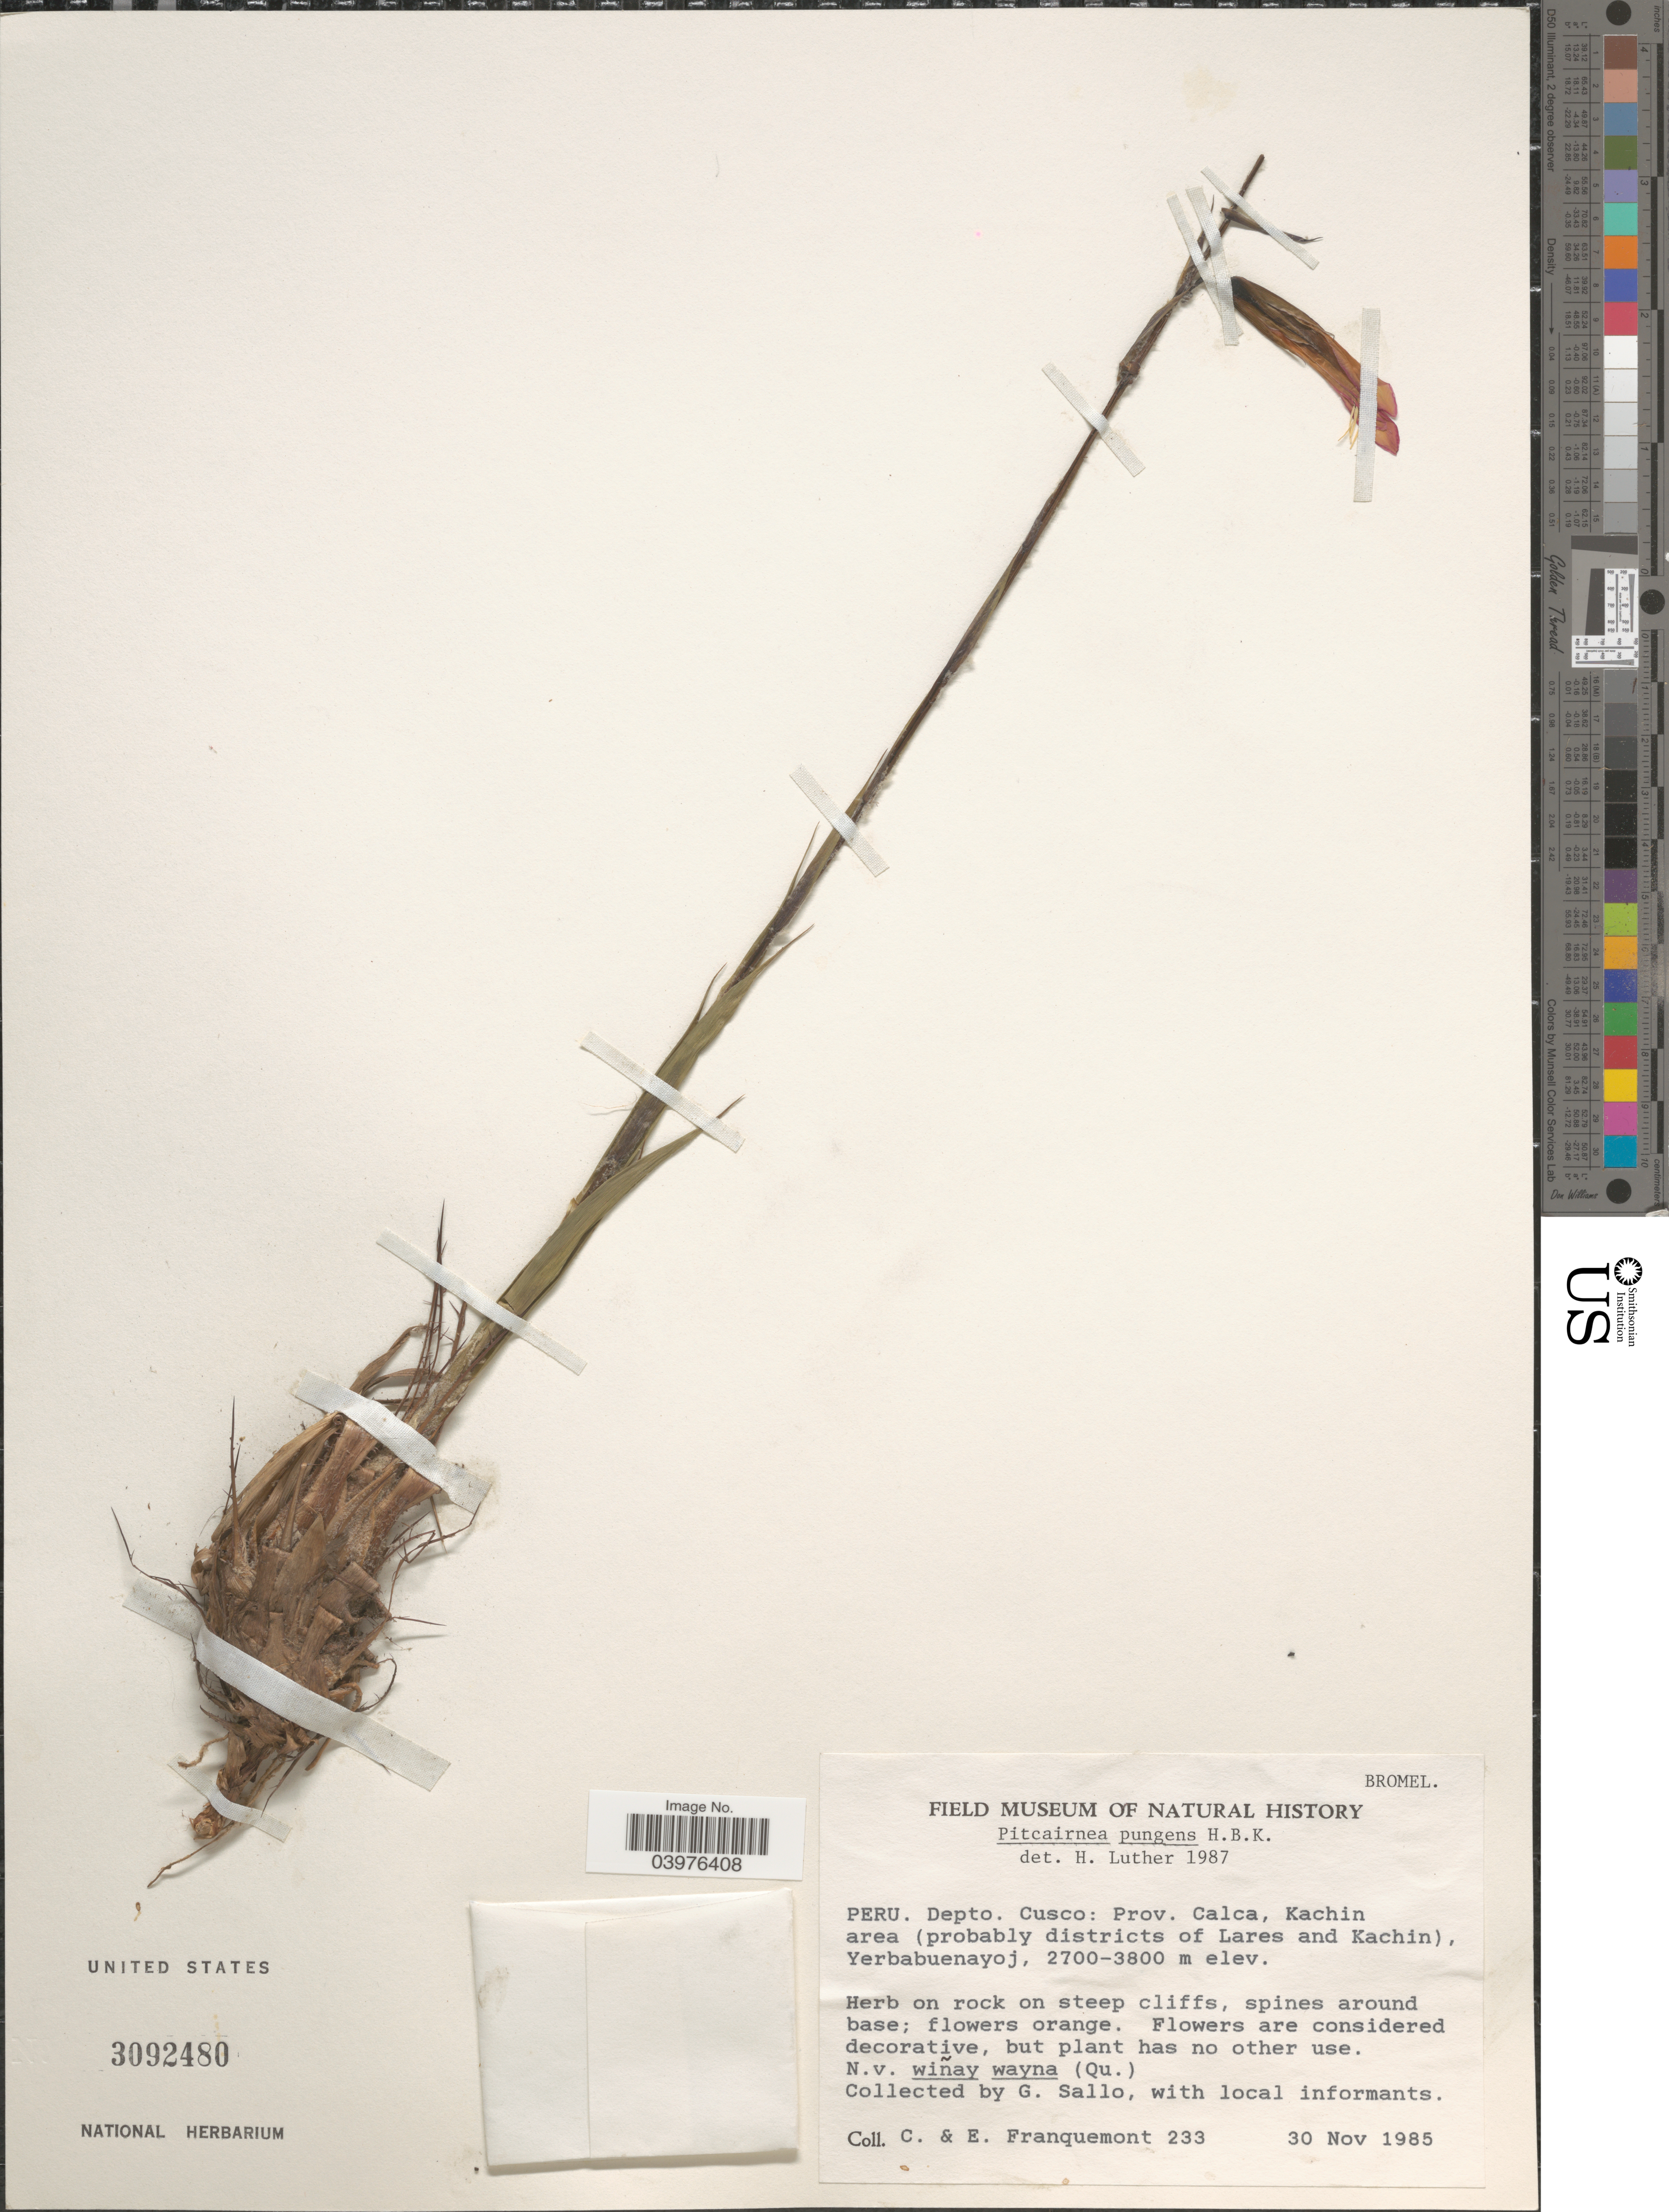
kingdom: Plantae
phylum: Tracheophyta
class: Liliopsida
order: Poales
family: Bromeliaceae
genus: Pitcairnia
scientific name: Pitcairnia pungens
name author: Kunth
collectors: G. Sallo, C. Franquemont & E. Franquemont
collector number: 233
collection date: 1985-11-30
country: Peru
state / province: Cusco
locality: Depto. Cusco: Prov. Calca, Kachin area (probably districts of Lares and Kachin), Yerbabuenayoj.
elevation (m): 2700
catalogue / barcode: US 3092480